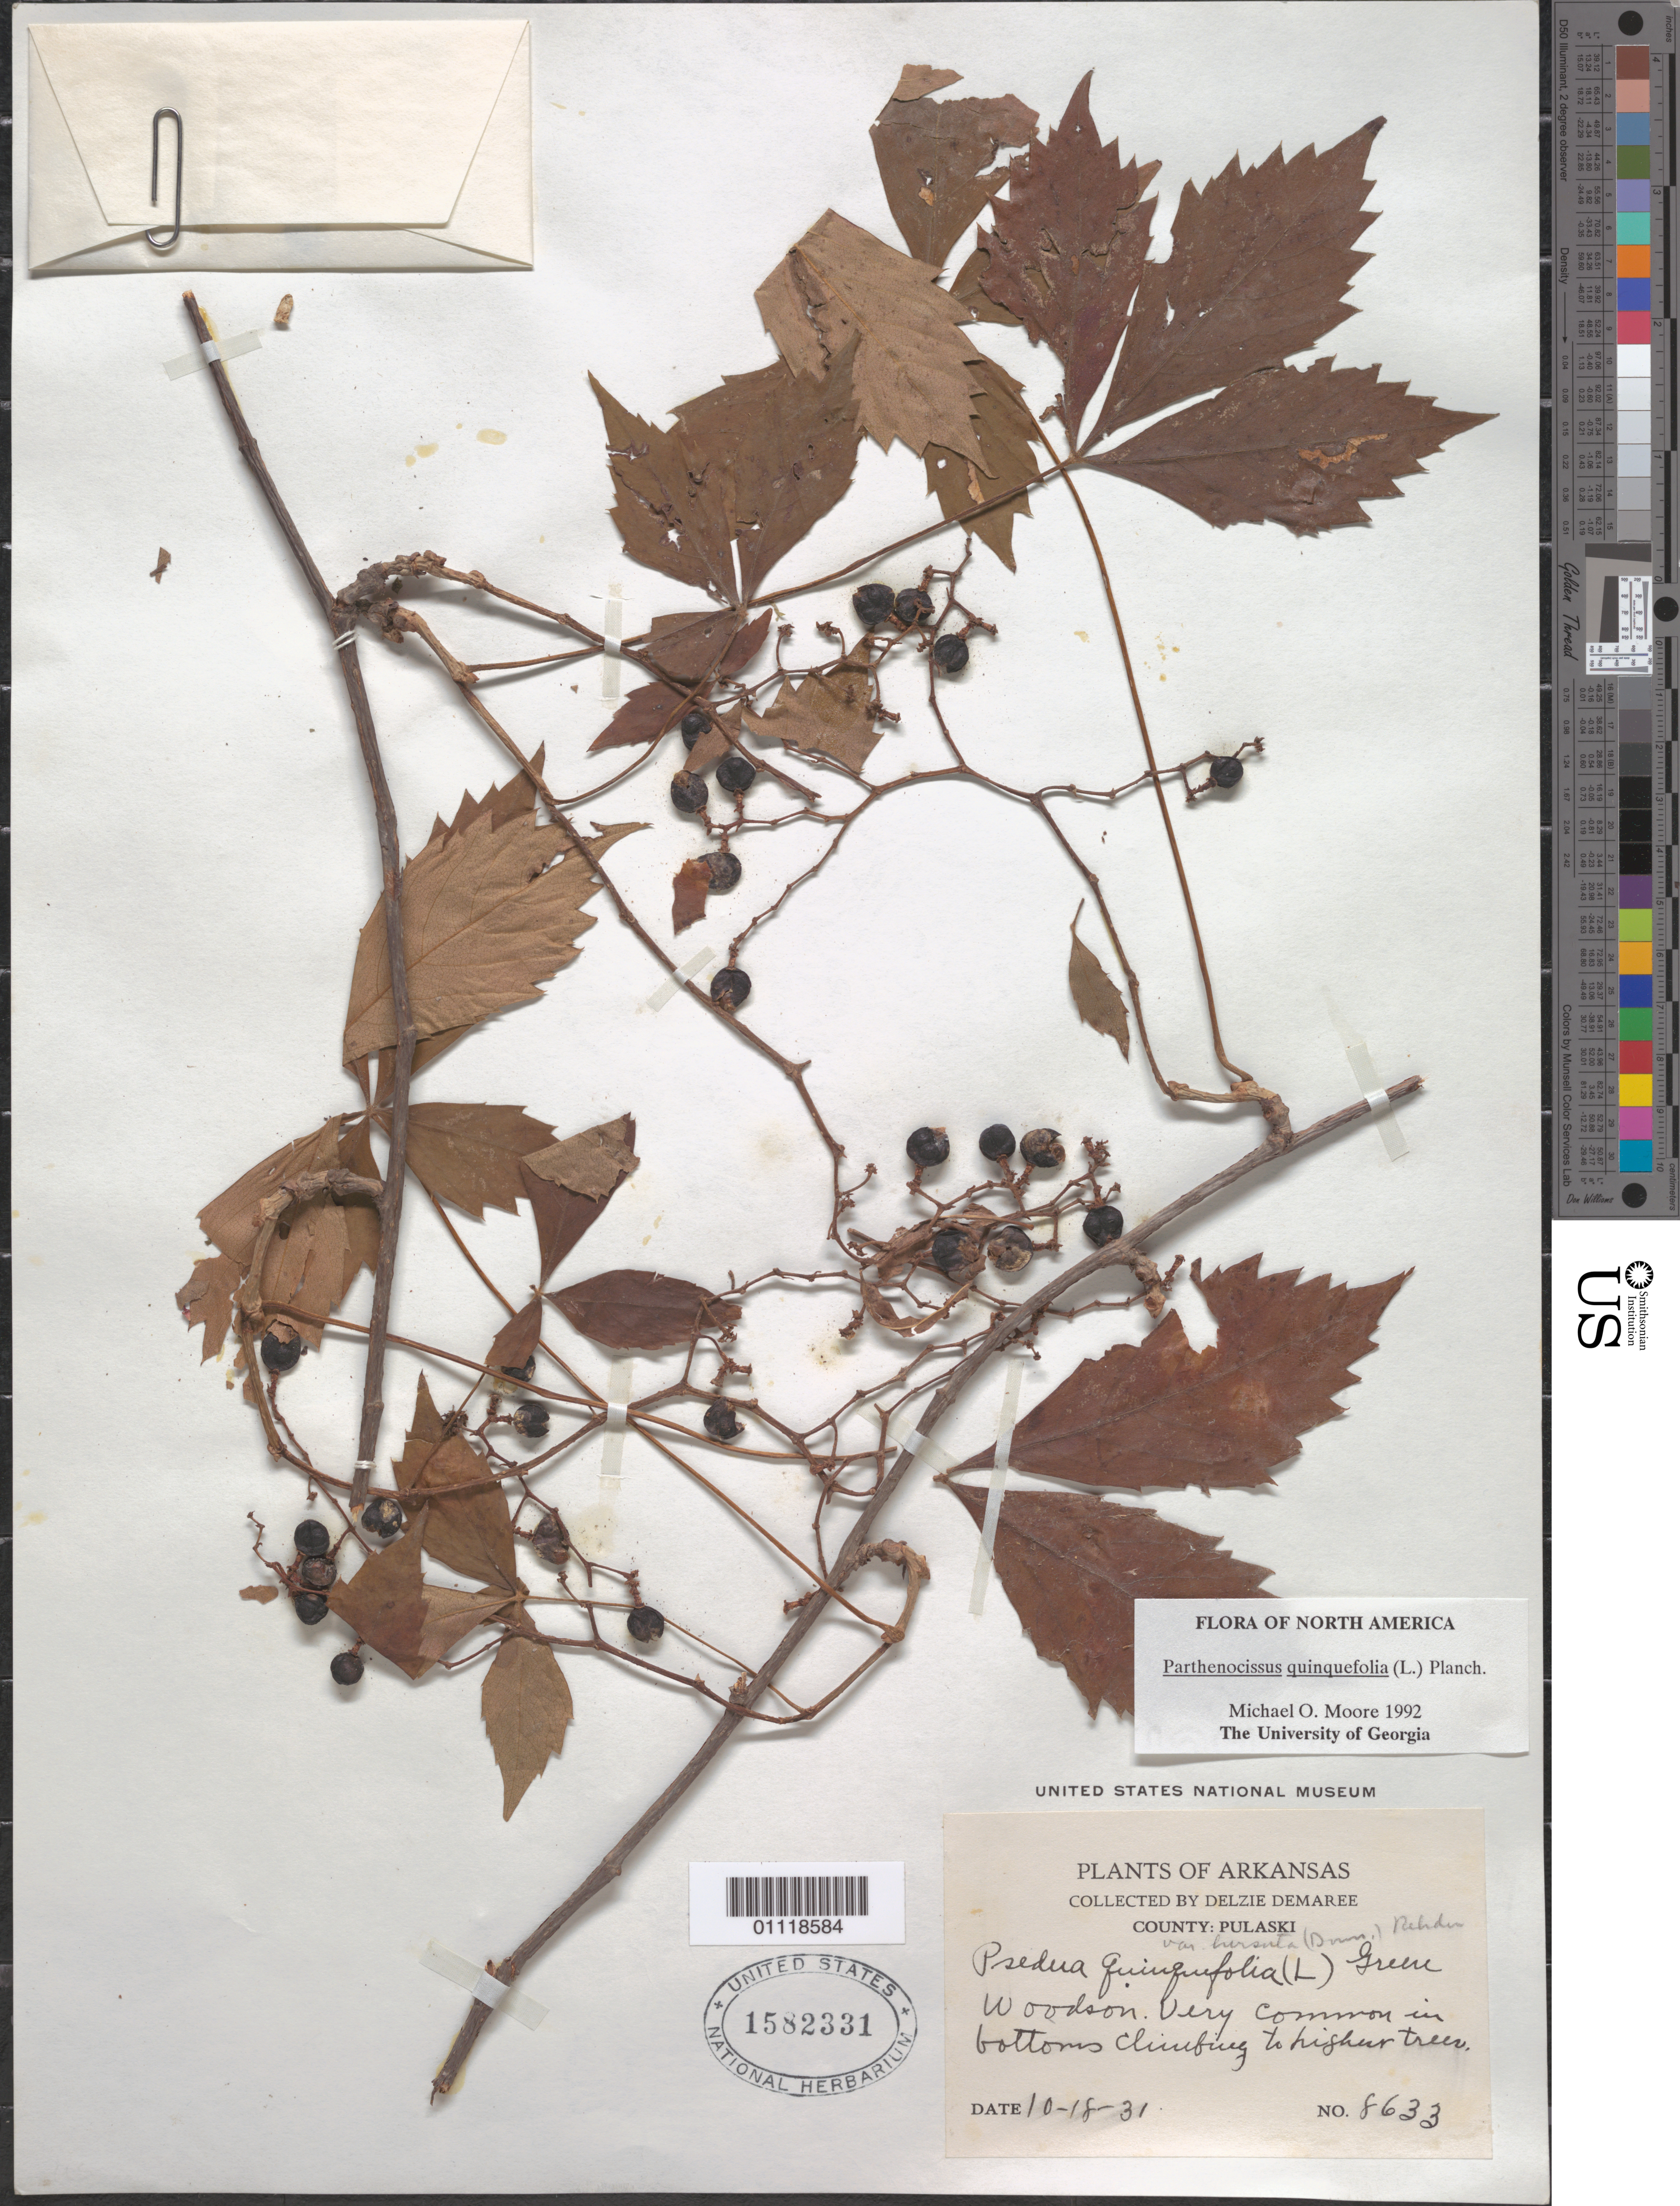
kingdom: Plantae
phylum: Tracheophyta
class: Magnoliopsida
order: Vitales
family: Vitaceae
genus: Parthenocissus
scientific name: Parthenocissus quinquefolia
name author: (L.) Planch.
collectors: D. Demaree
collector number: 8633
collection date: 1931-10-18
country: United States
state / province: Arkansas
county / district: Pulaski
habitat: Climbing to highur trees.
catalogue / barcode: US 1582331